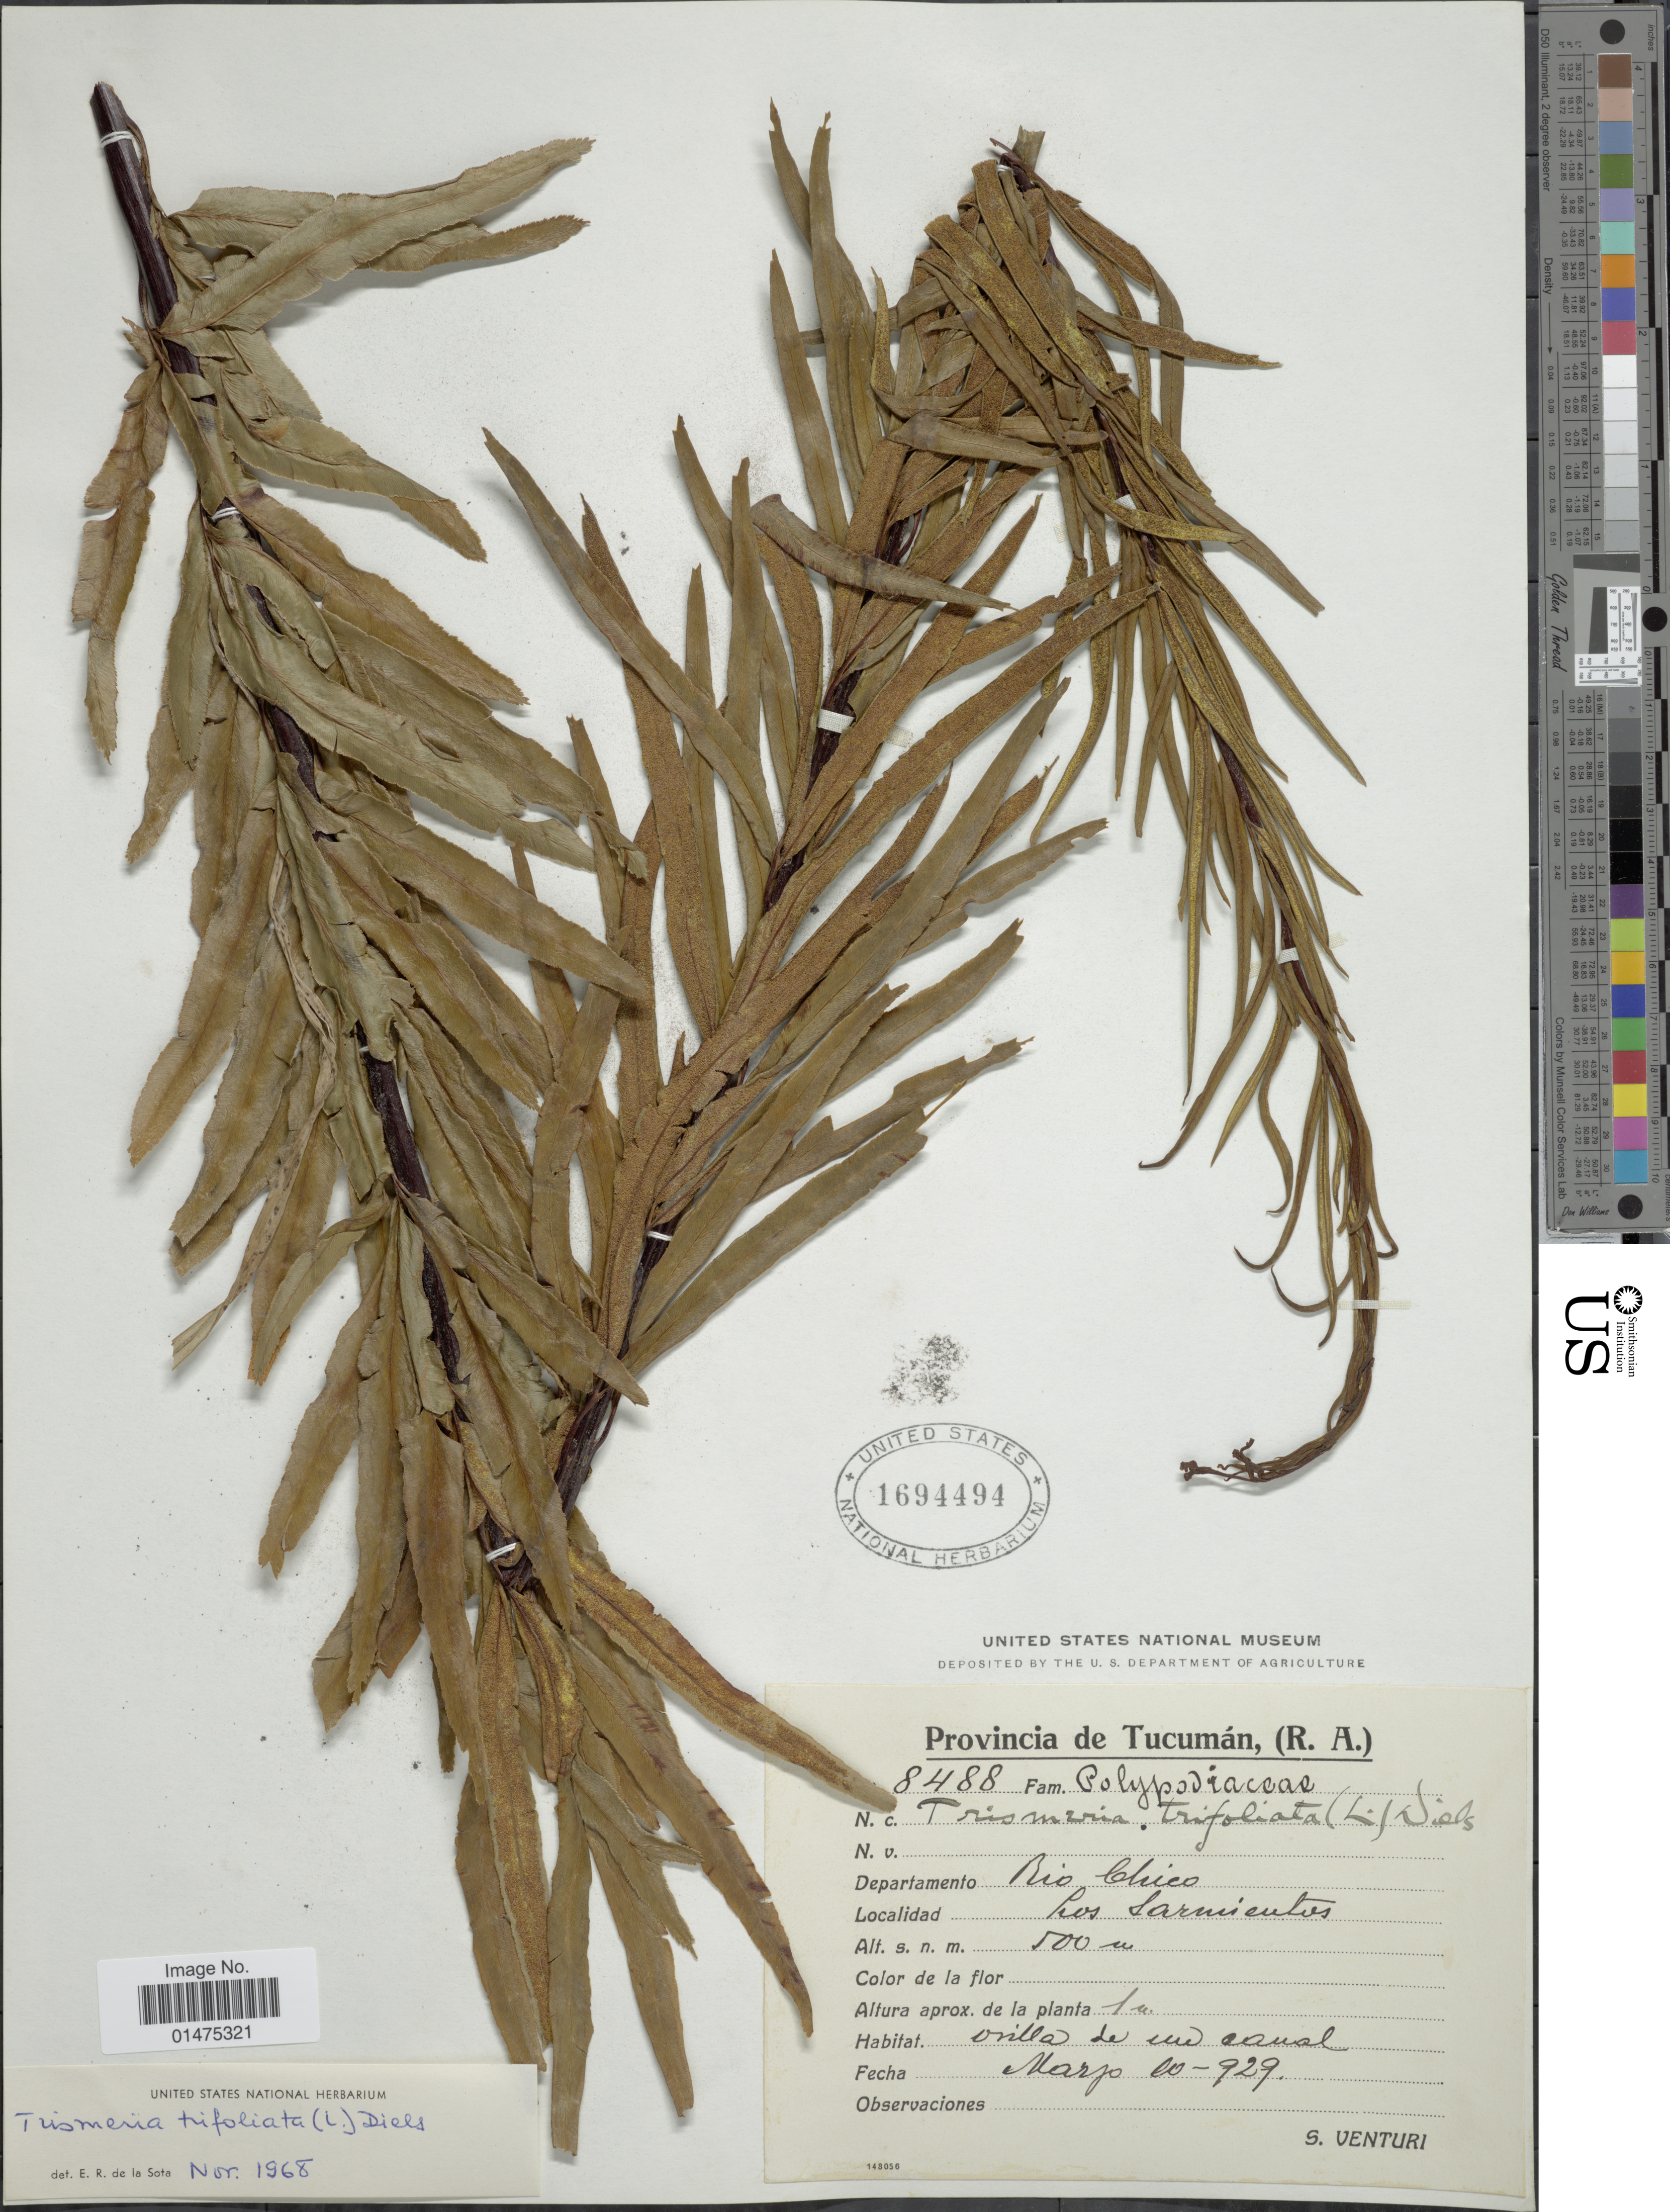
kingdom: Plantae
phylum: Tracheophyta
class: Polypodiopsida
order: Polypodiales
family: Pteridaceae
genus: Pityrogramma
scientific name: Pityrogramma trifoliata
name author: (L.) R.M. Tryon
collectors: S. Venturi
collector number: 8488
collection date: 1929-03-20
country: Argentina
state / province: Tucumán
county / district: Rio Chico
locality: Los Sarmientos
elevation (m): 500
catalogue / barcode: US 1694494